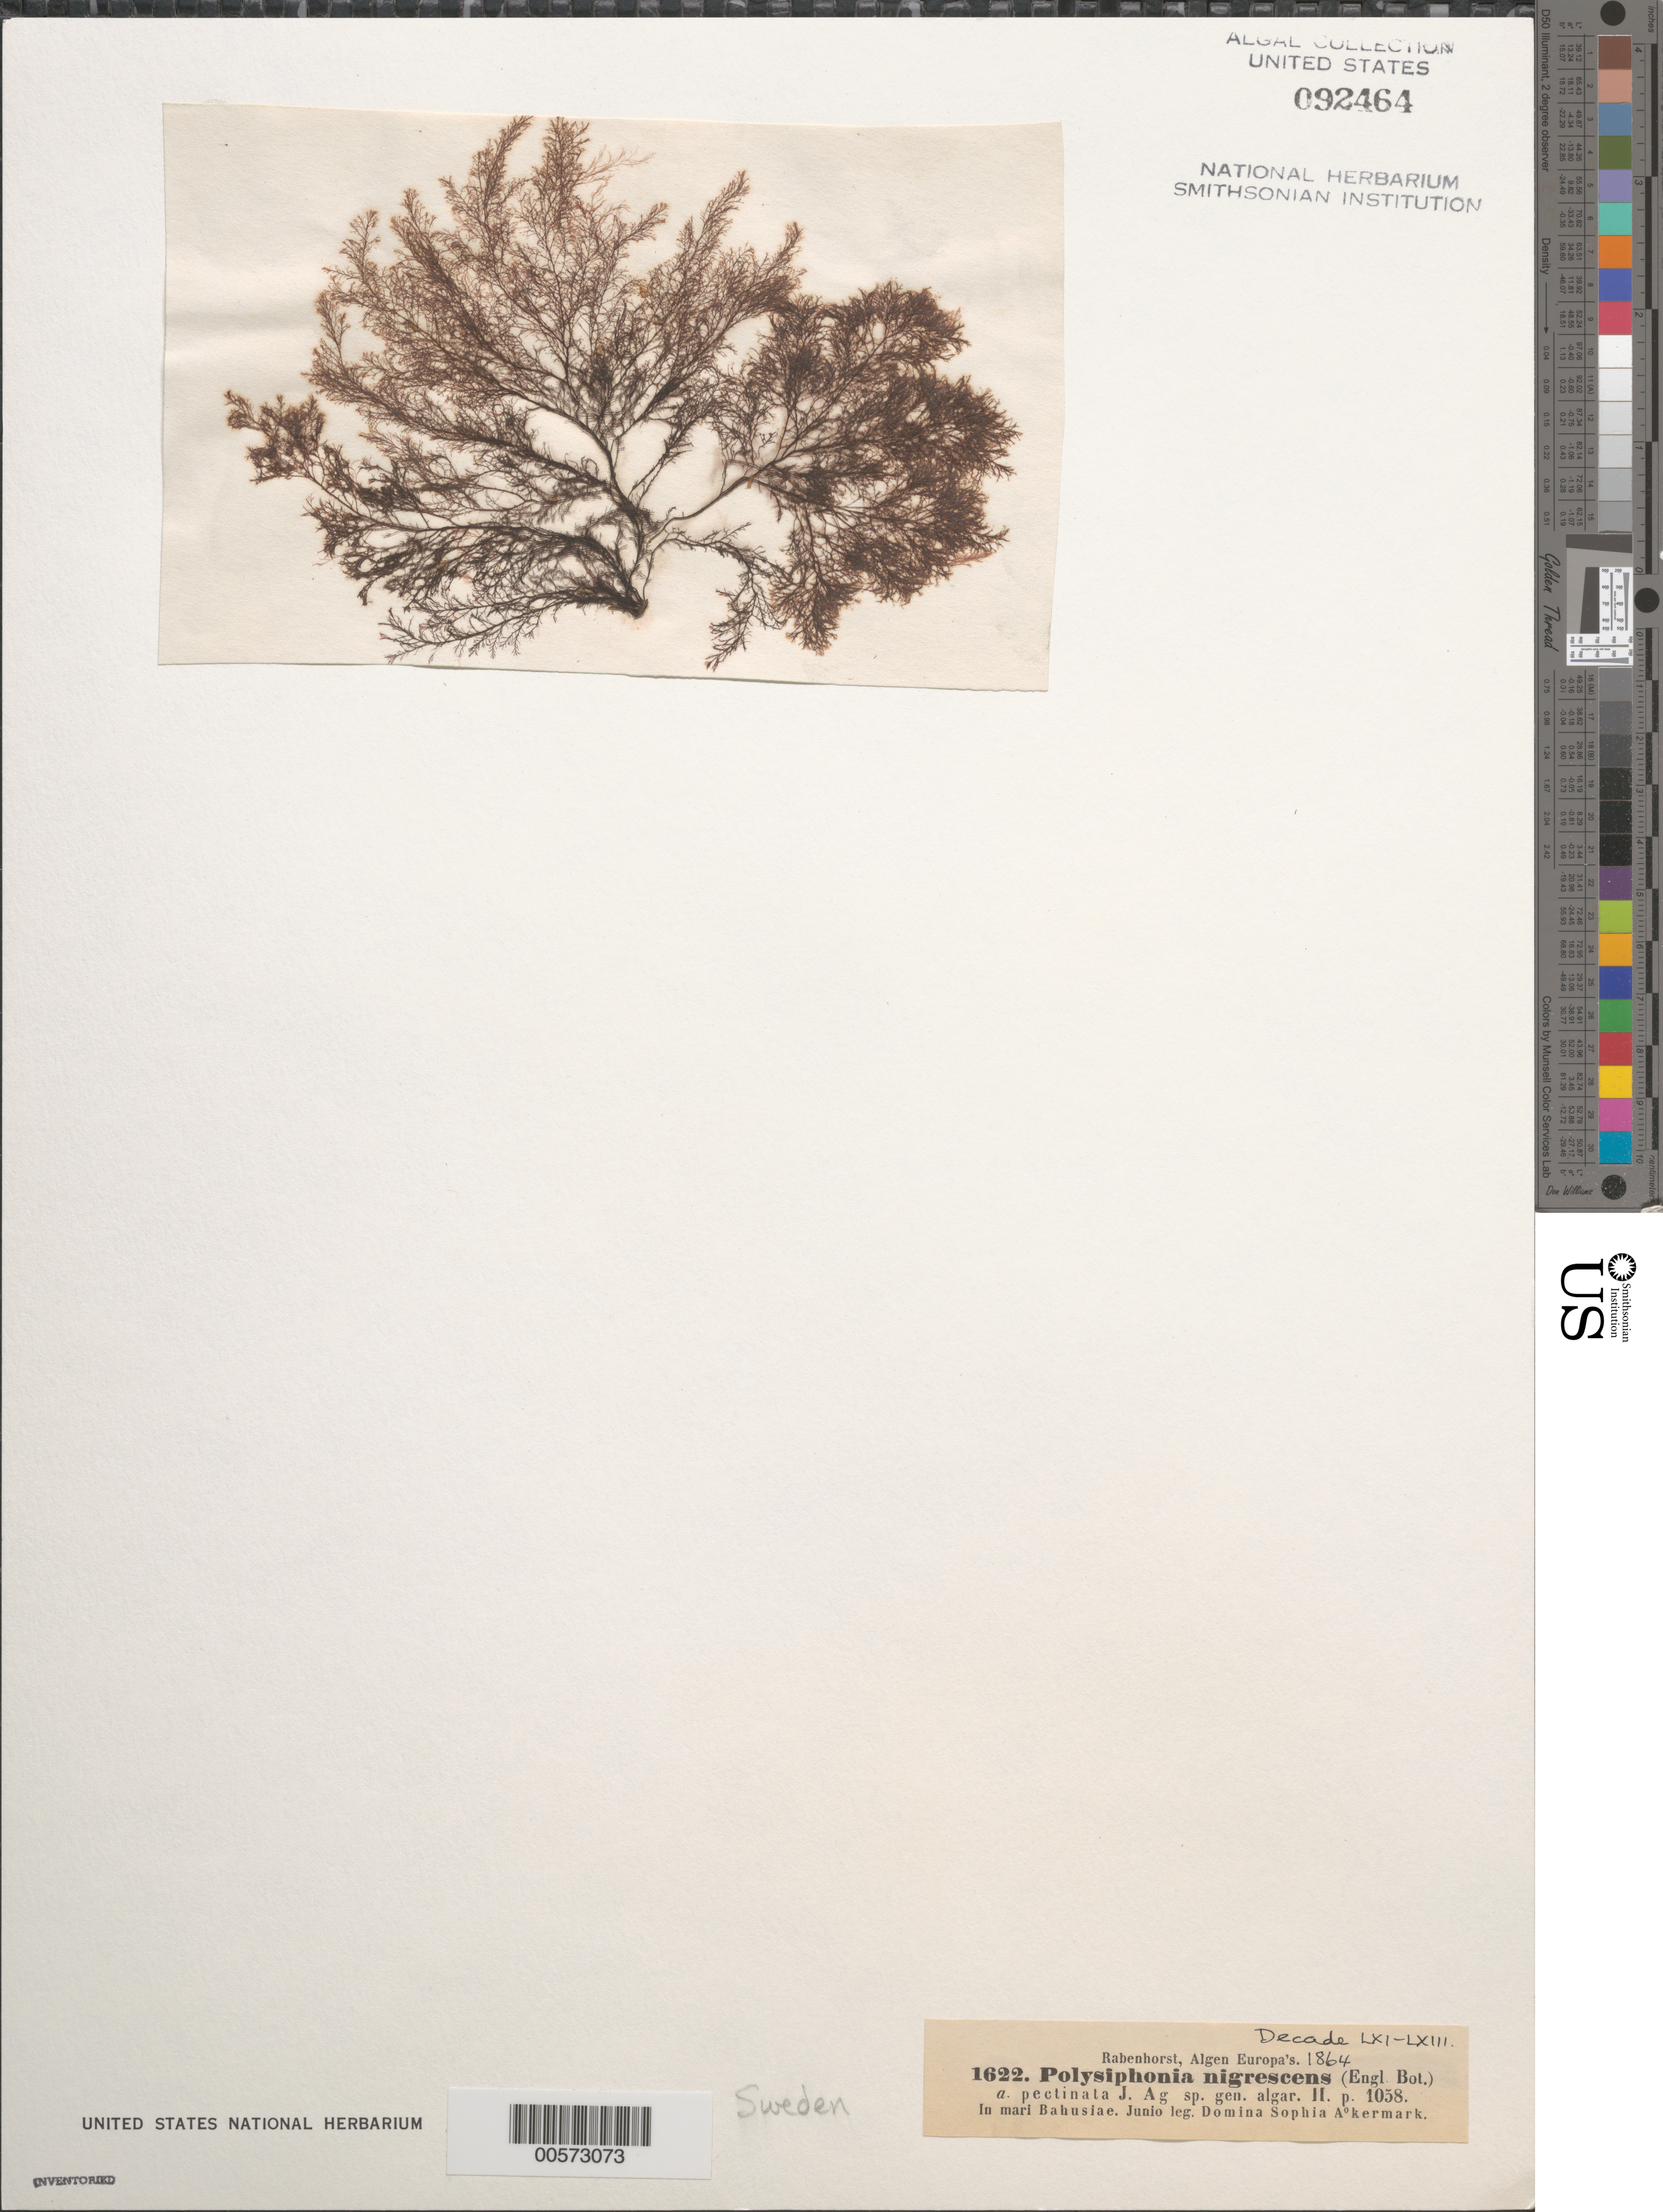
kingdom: Plantae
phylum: Rhodophyta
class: Florideophyceae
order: Ceramiales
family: Rhodomelaceae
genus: Vertebrata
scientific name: Vertebrata fucoides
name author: (Hudson) Kuntze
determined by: Algae name updating Project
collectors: S. Akermark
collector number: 1622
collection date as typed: Jun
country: Sweden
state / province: Västra Götaland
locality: Bohus bay (mari bahusiae)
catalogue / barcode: US 92464